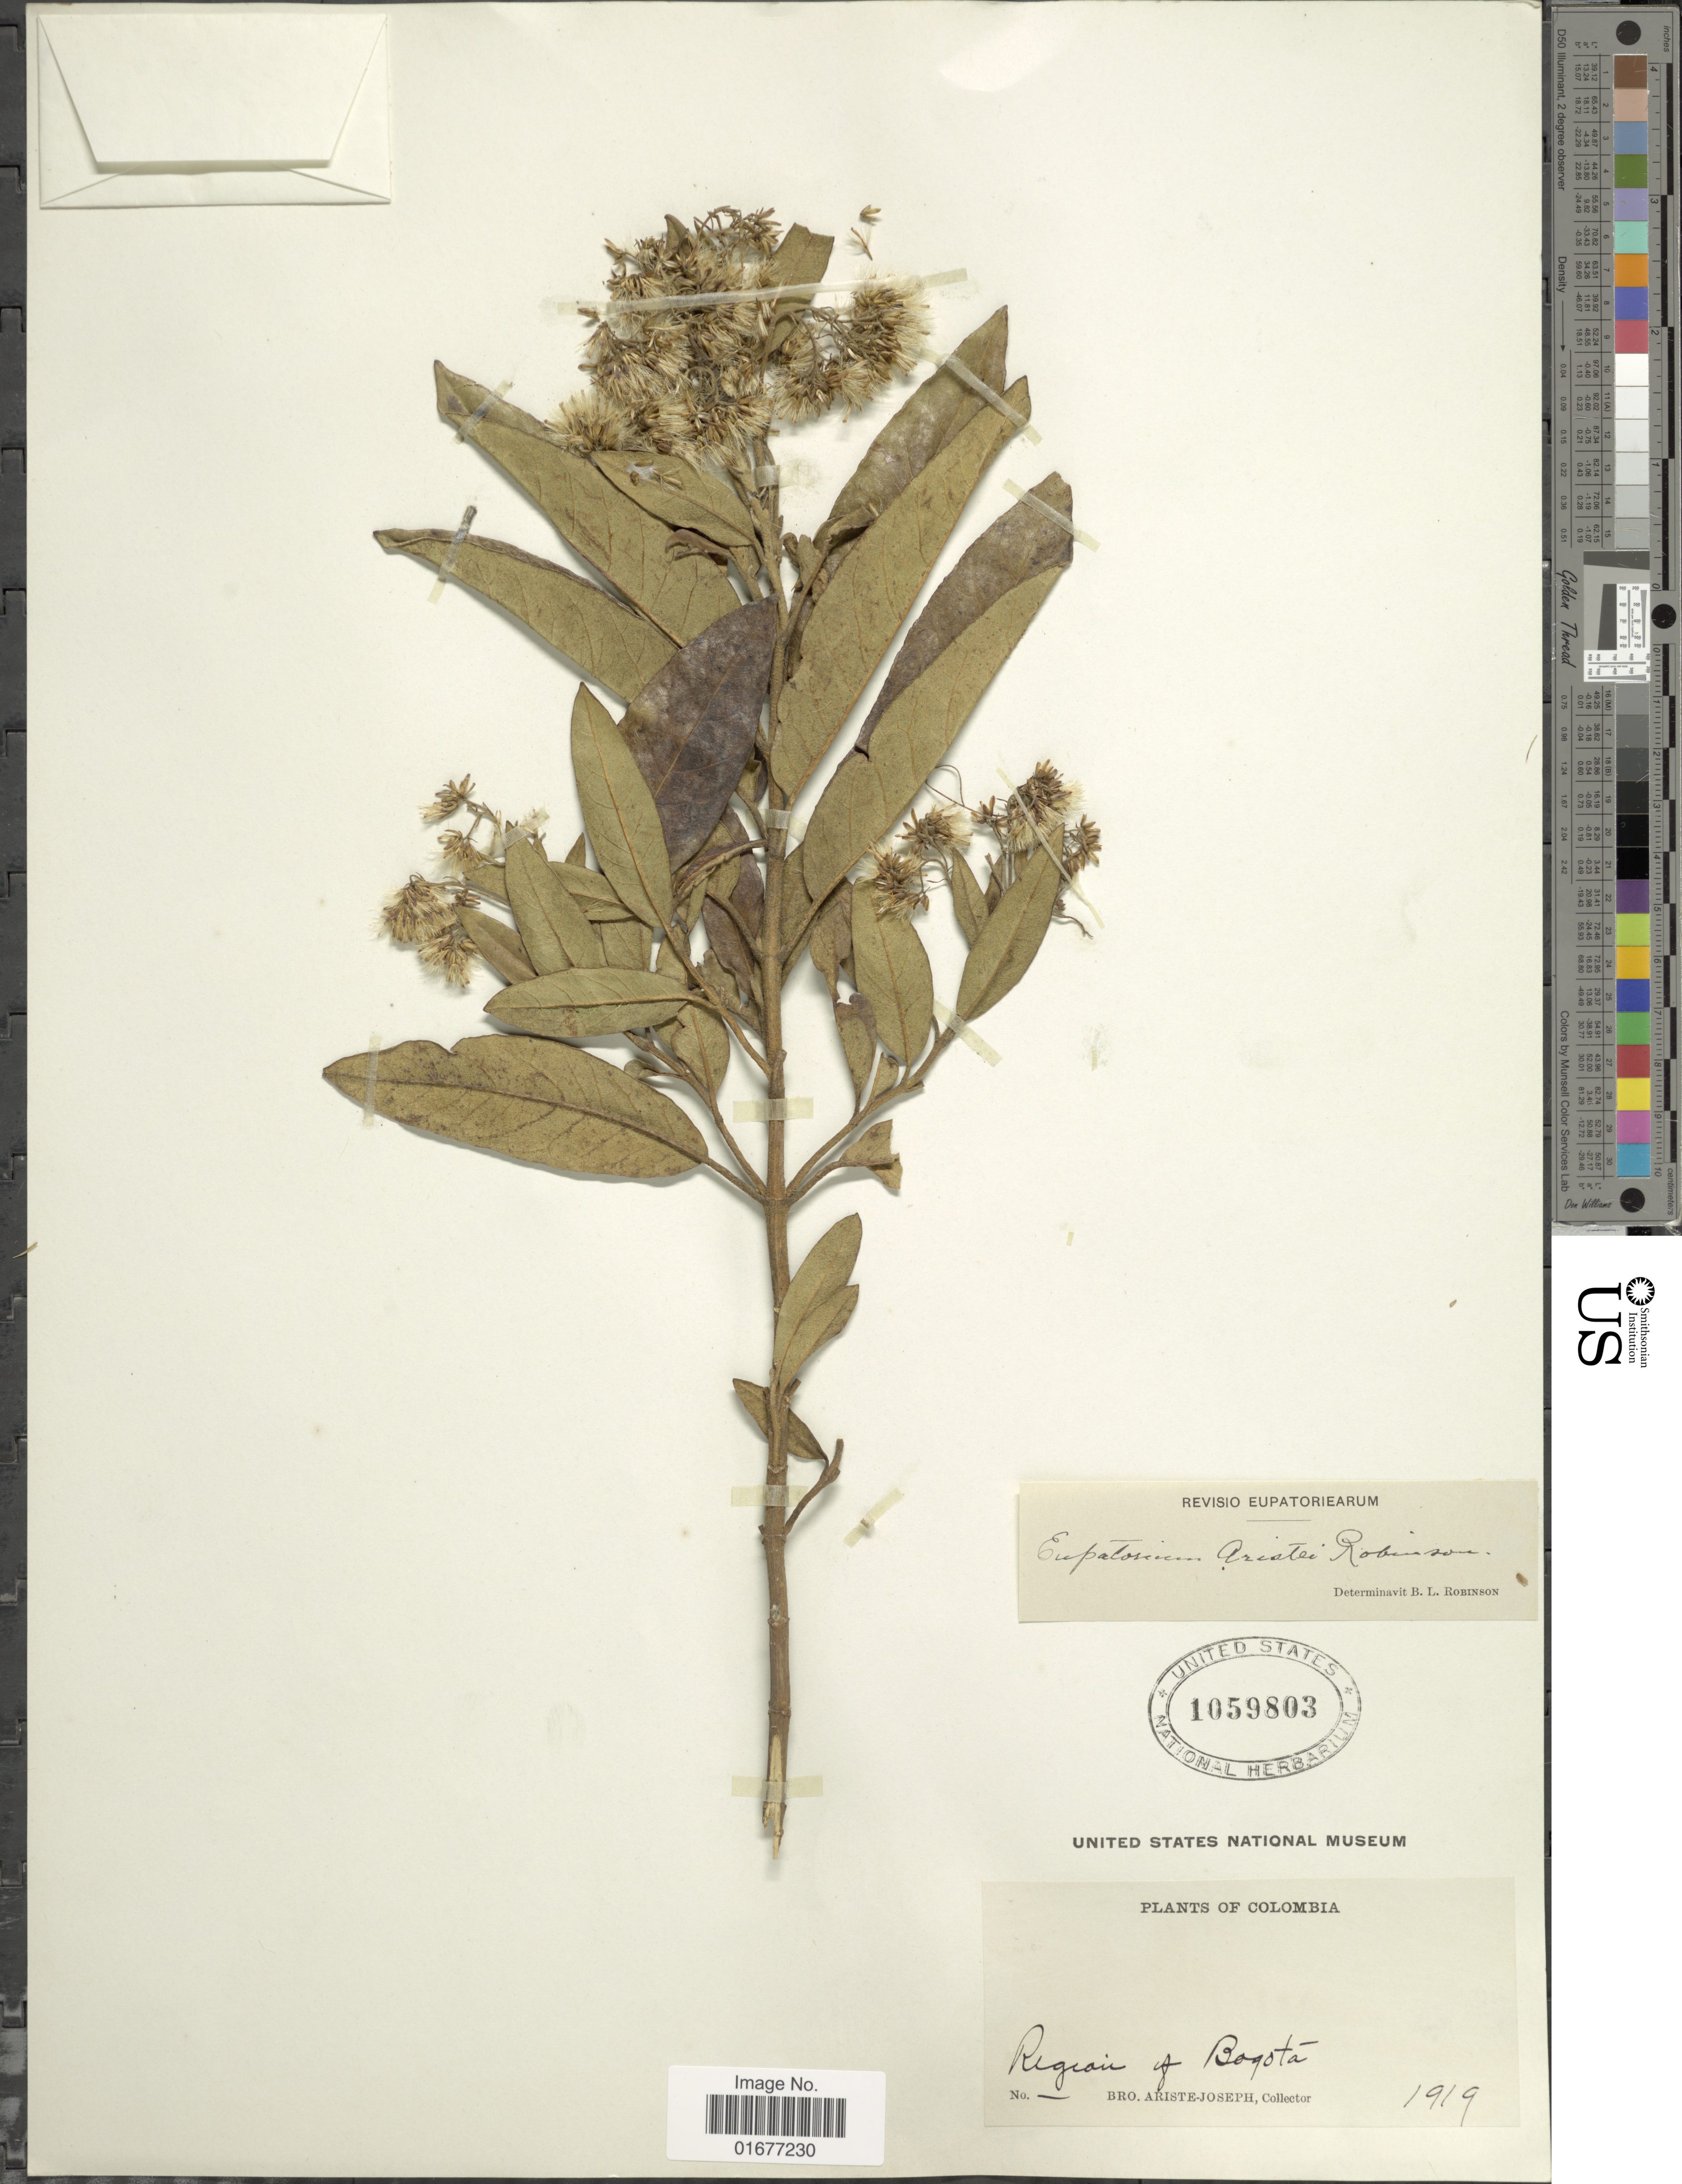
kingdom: Plantae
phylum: Tracheophyta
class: Magnoliopsida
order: Asterales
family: Asteraceae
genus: Ageratina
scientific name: Ageratina aristei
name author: (B.L. Rob.) R.M. King & H. Rob.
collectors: Bro. Ariste-Joseph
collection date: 1919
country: Colombia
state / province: Bogota D.C.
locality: Region of Bogota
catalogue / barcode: US 1059803